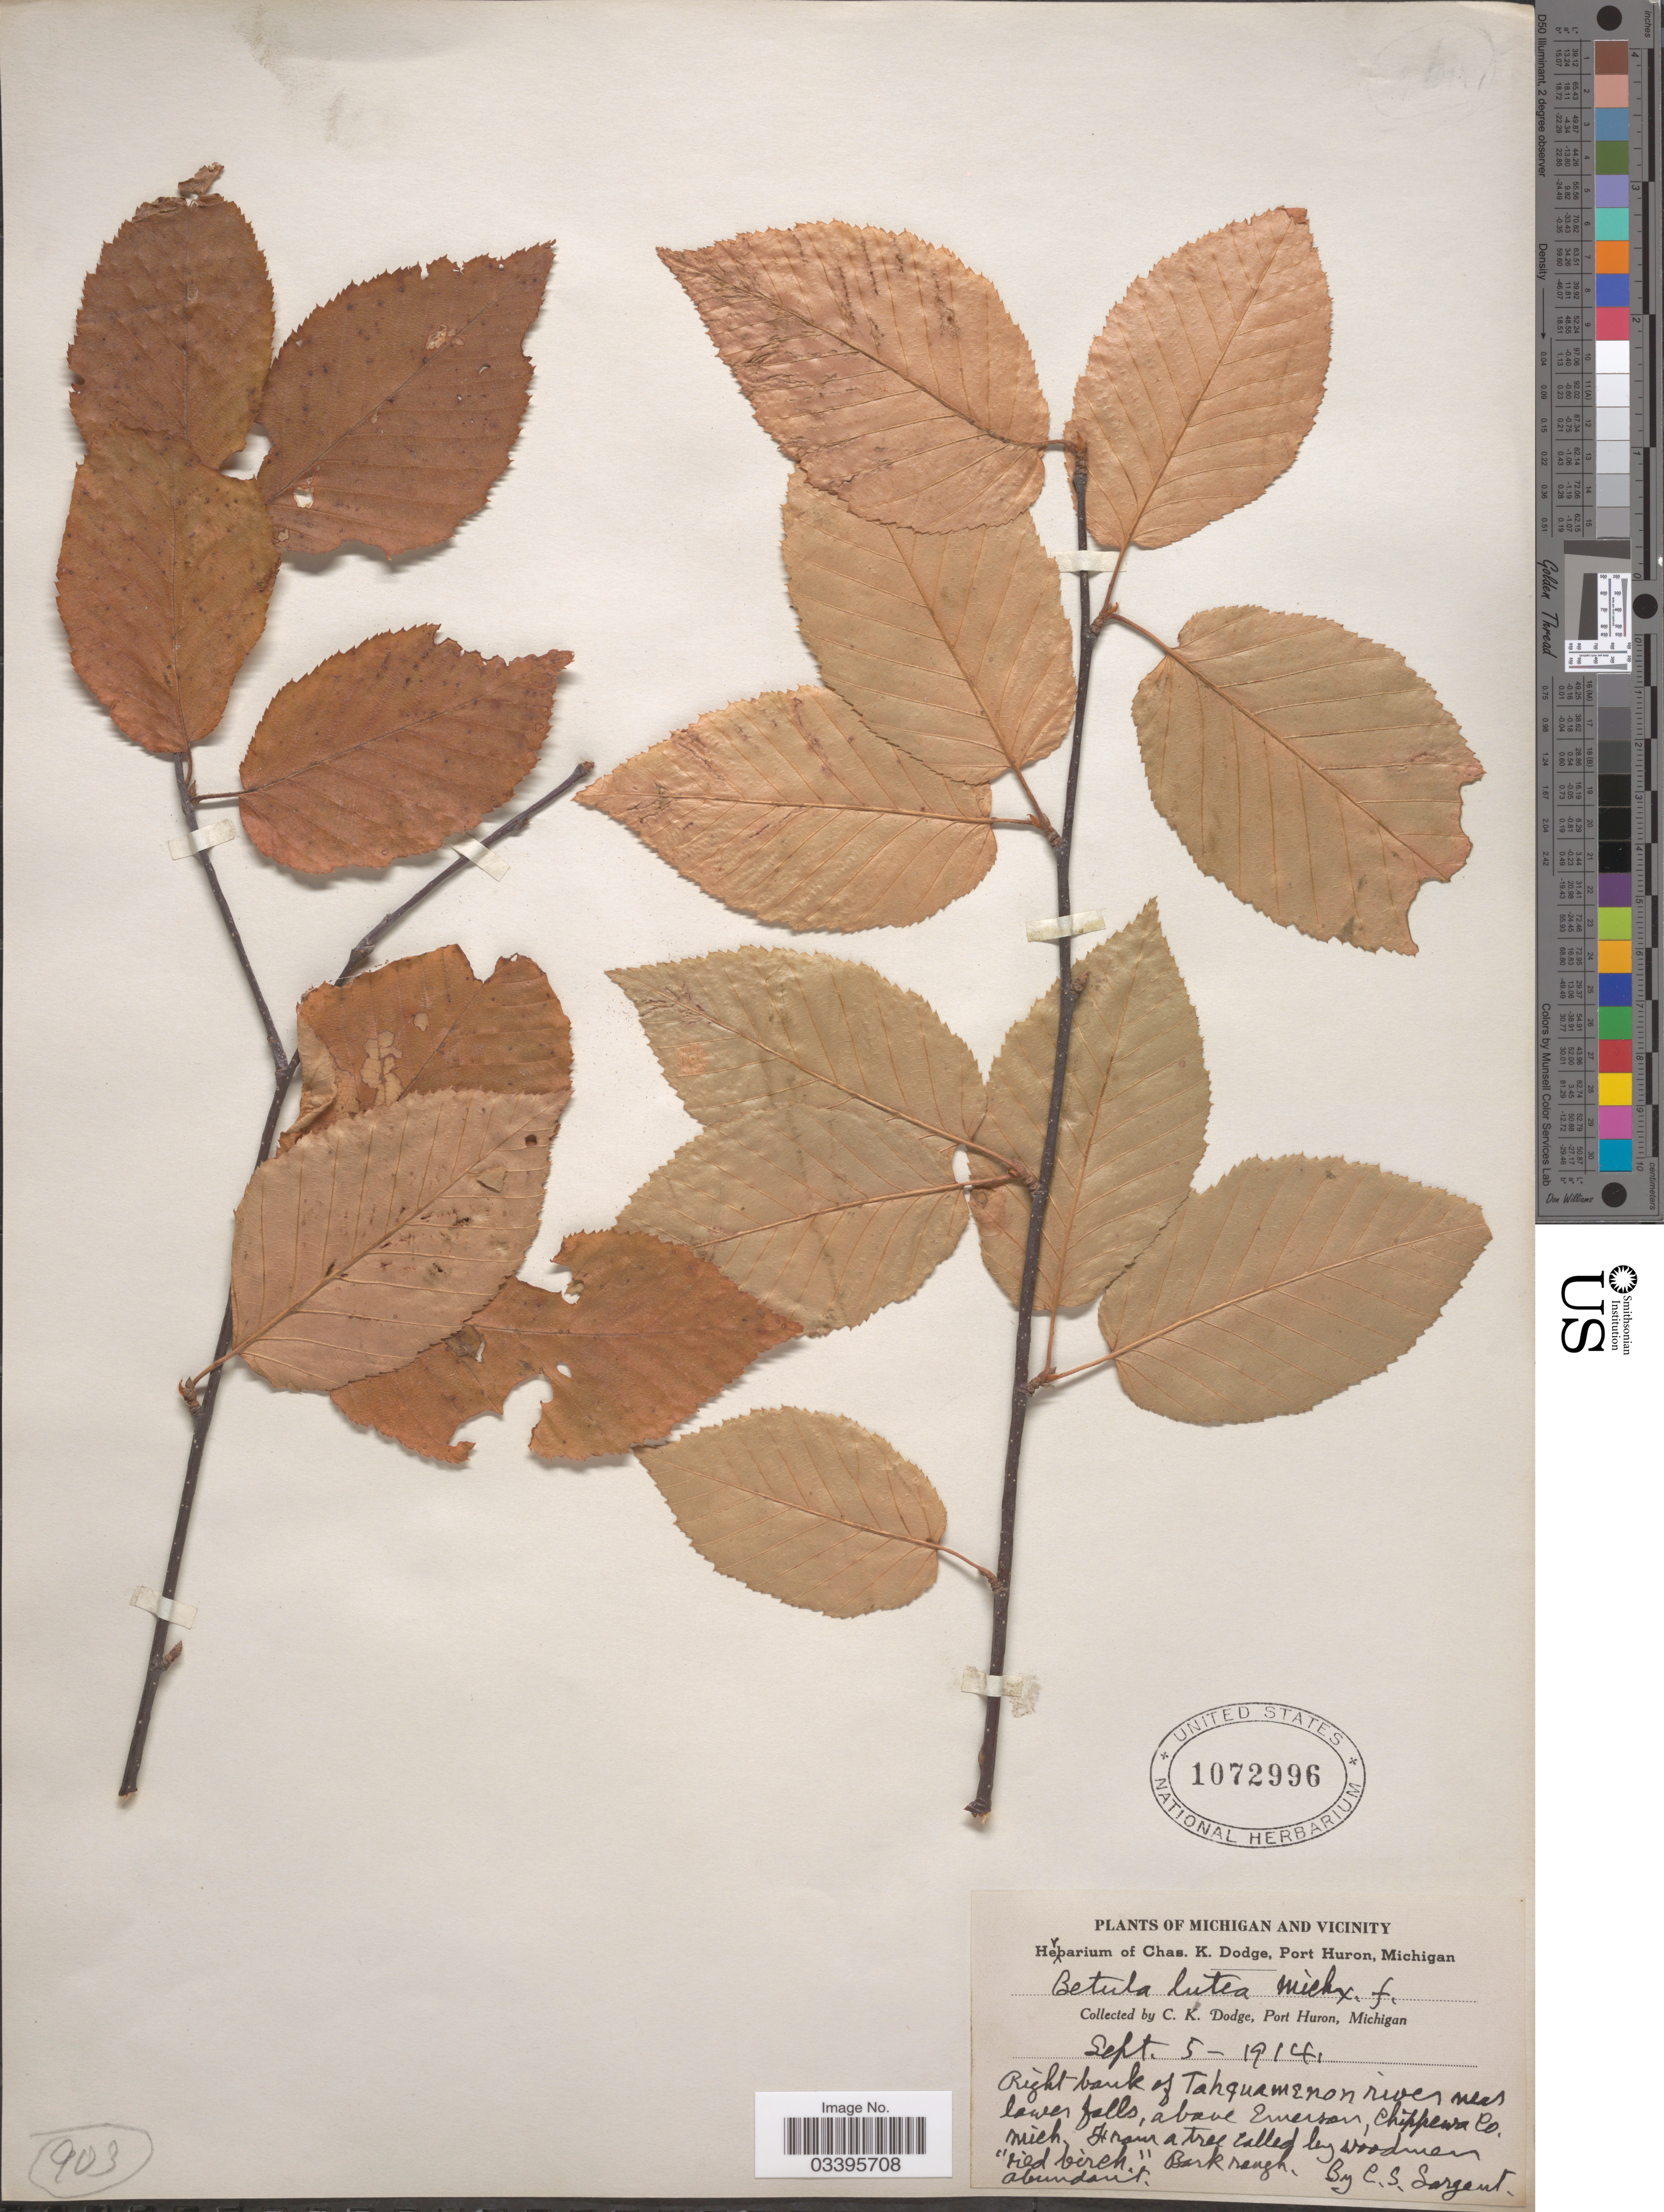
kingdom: Plantae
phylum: Tracheophyta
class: Magnoliopsida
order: Fagales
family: Betulaceae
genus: Betula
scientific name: Betula lutea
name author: F. Michx.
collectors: C. Dodge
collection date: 1914-09-05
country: United States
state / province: Michigan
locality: Michigan and vicinity. Port Huron. Right bank of Tahquamenon river near lower falls, above Emerson, Chippewa Co.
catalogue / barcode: US 1072996